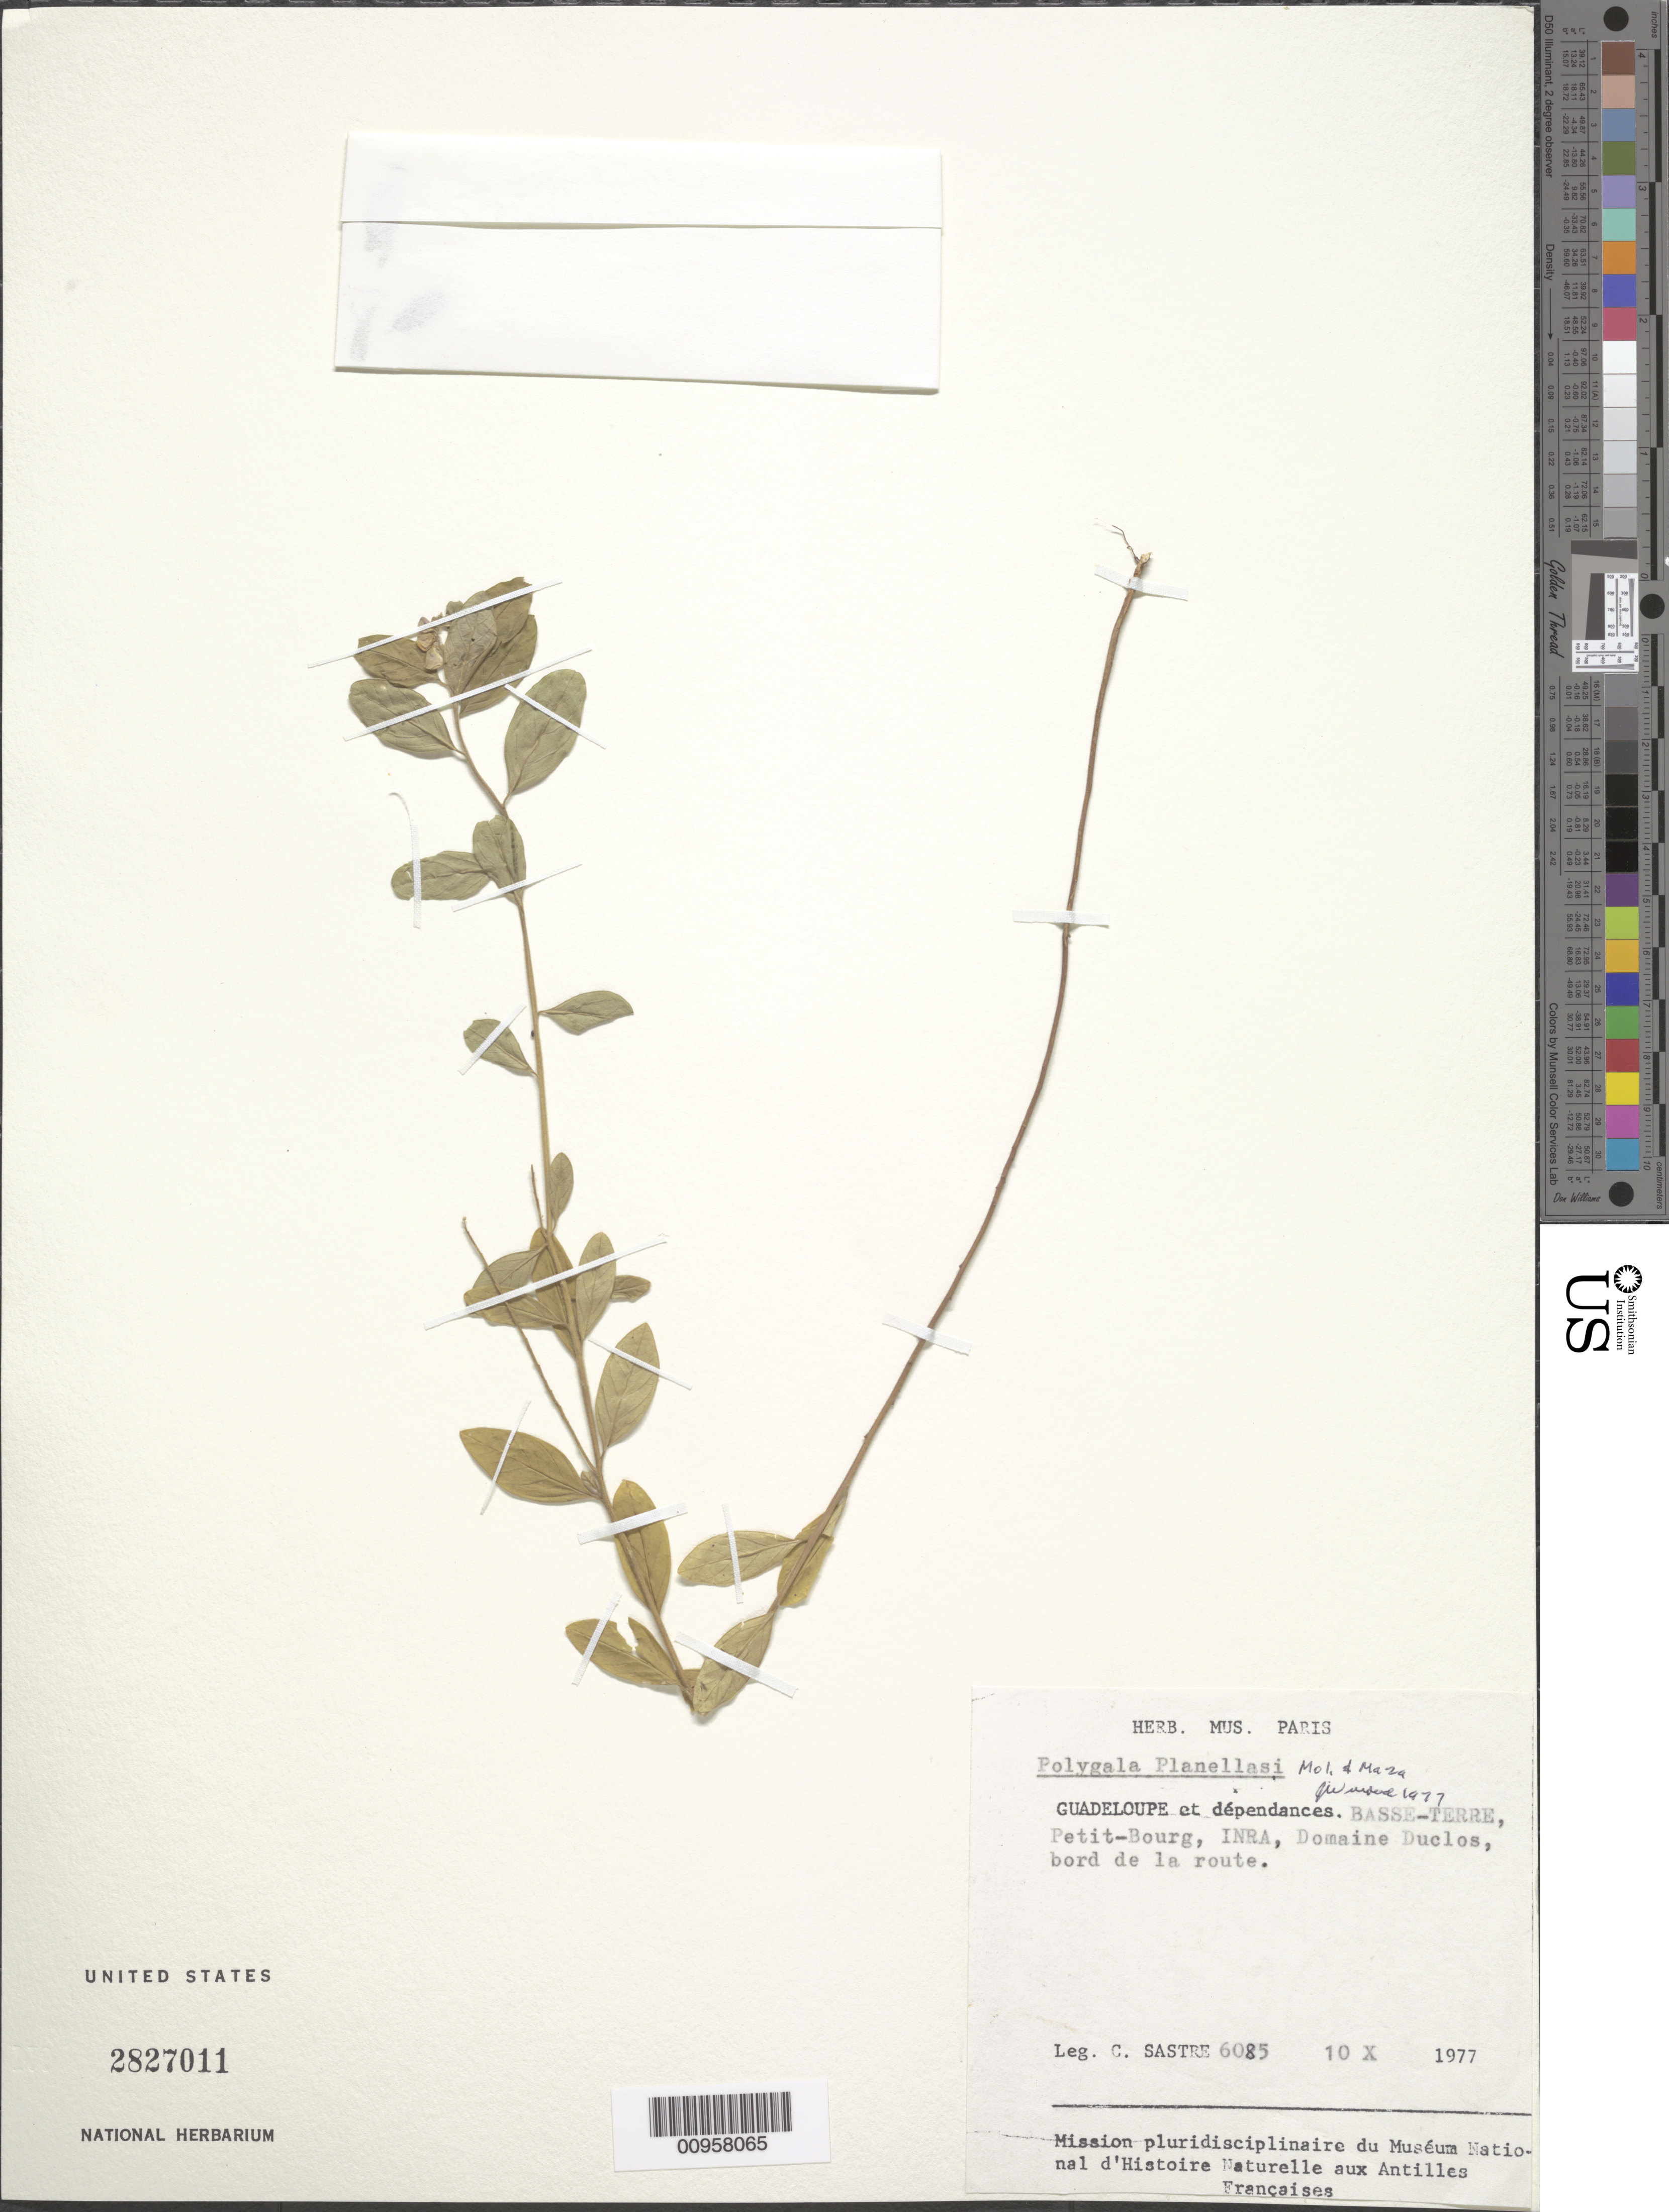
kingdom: Plantae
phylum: Tracheophyta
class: Magnoliopsida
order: Fabales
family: Polygalaceae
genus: Polygala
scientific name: Polygala planellasi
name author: Molinet & M. Gómez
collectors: C. H. L. Sastre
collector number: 6085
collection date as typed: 10 Oct 1977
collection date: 1977-10-10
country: Guadeloupe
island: Basse Terre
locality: Basse Terre, Petit Bourg, INRA, Domaine Duclos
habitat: Bord de la route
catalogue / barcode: US 2827011